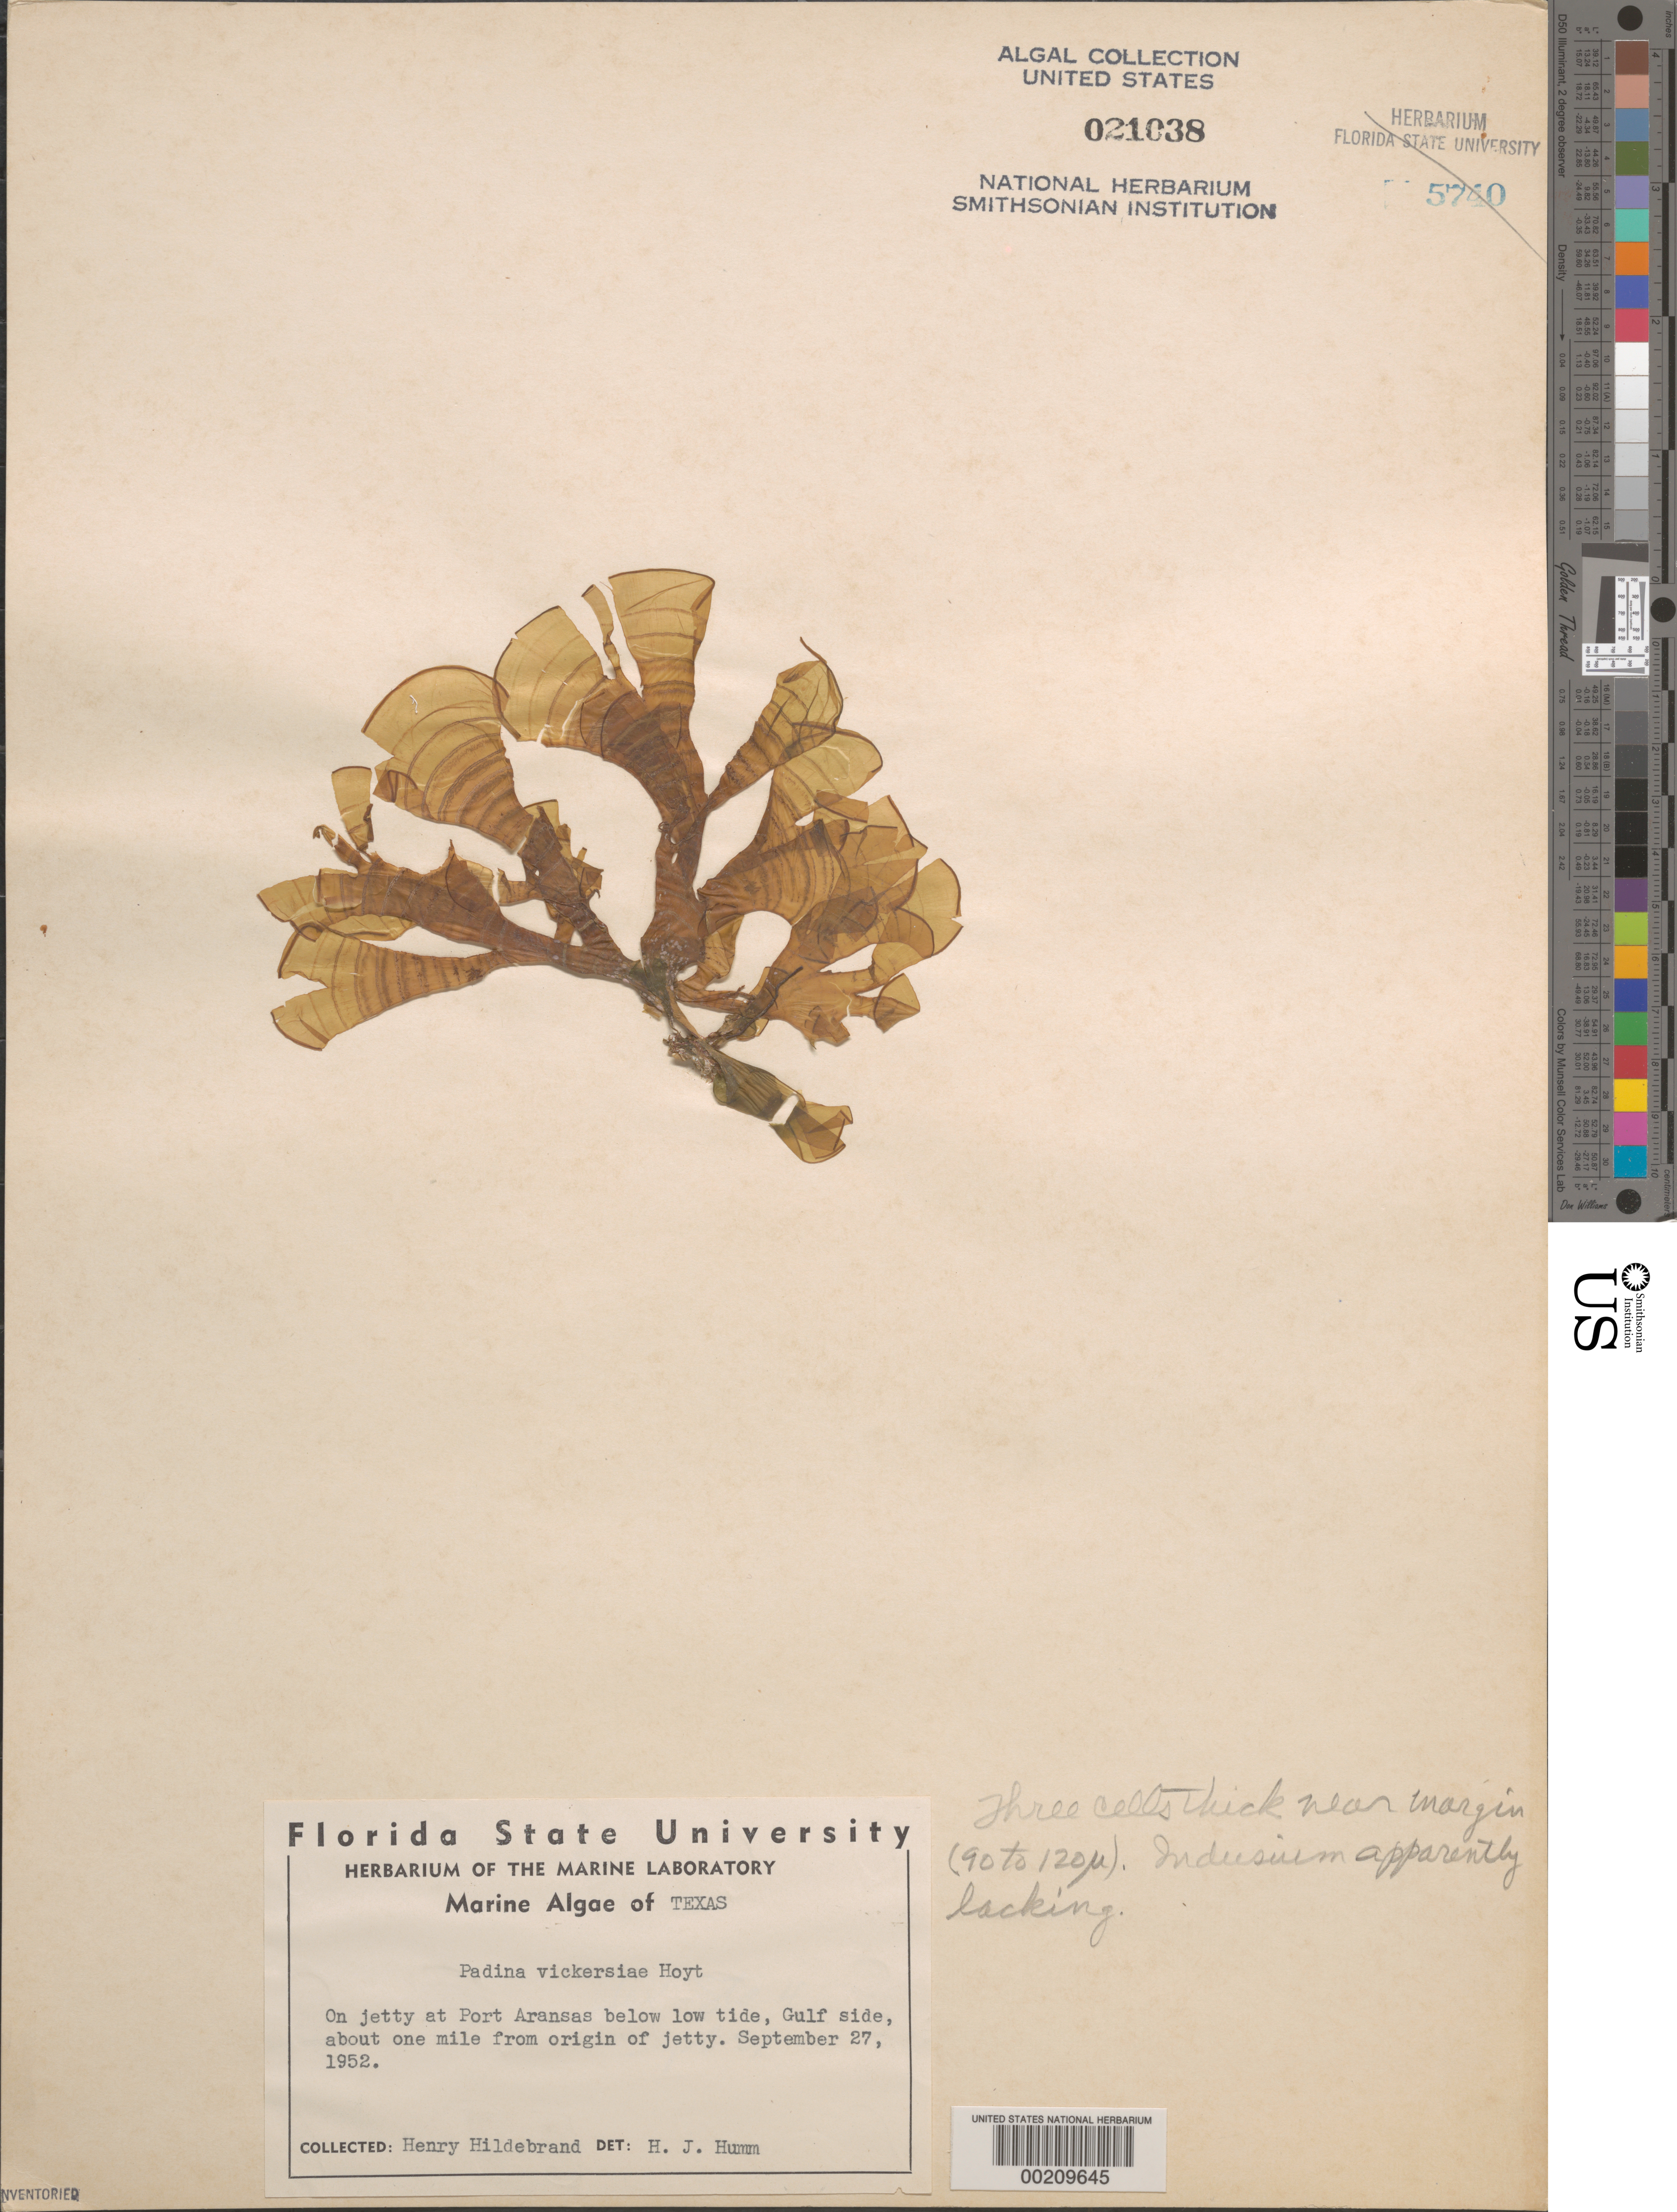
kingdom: Chromista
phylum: Ochrophyta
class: Phaeophyceae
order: Dictyotales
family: Dictyotaceae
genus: Padina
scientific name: Padina gymnospora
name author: (Kütz.) O.G. Sond.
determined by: Algae name updating Project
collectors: H. Hildebrand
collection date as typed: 27 Sep 1952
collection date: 1952-09-27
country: United States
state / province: Texas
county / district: Nueces County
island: Mustang Island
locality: Port Aransas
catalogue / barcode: US 21038